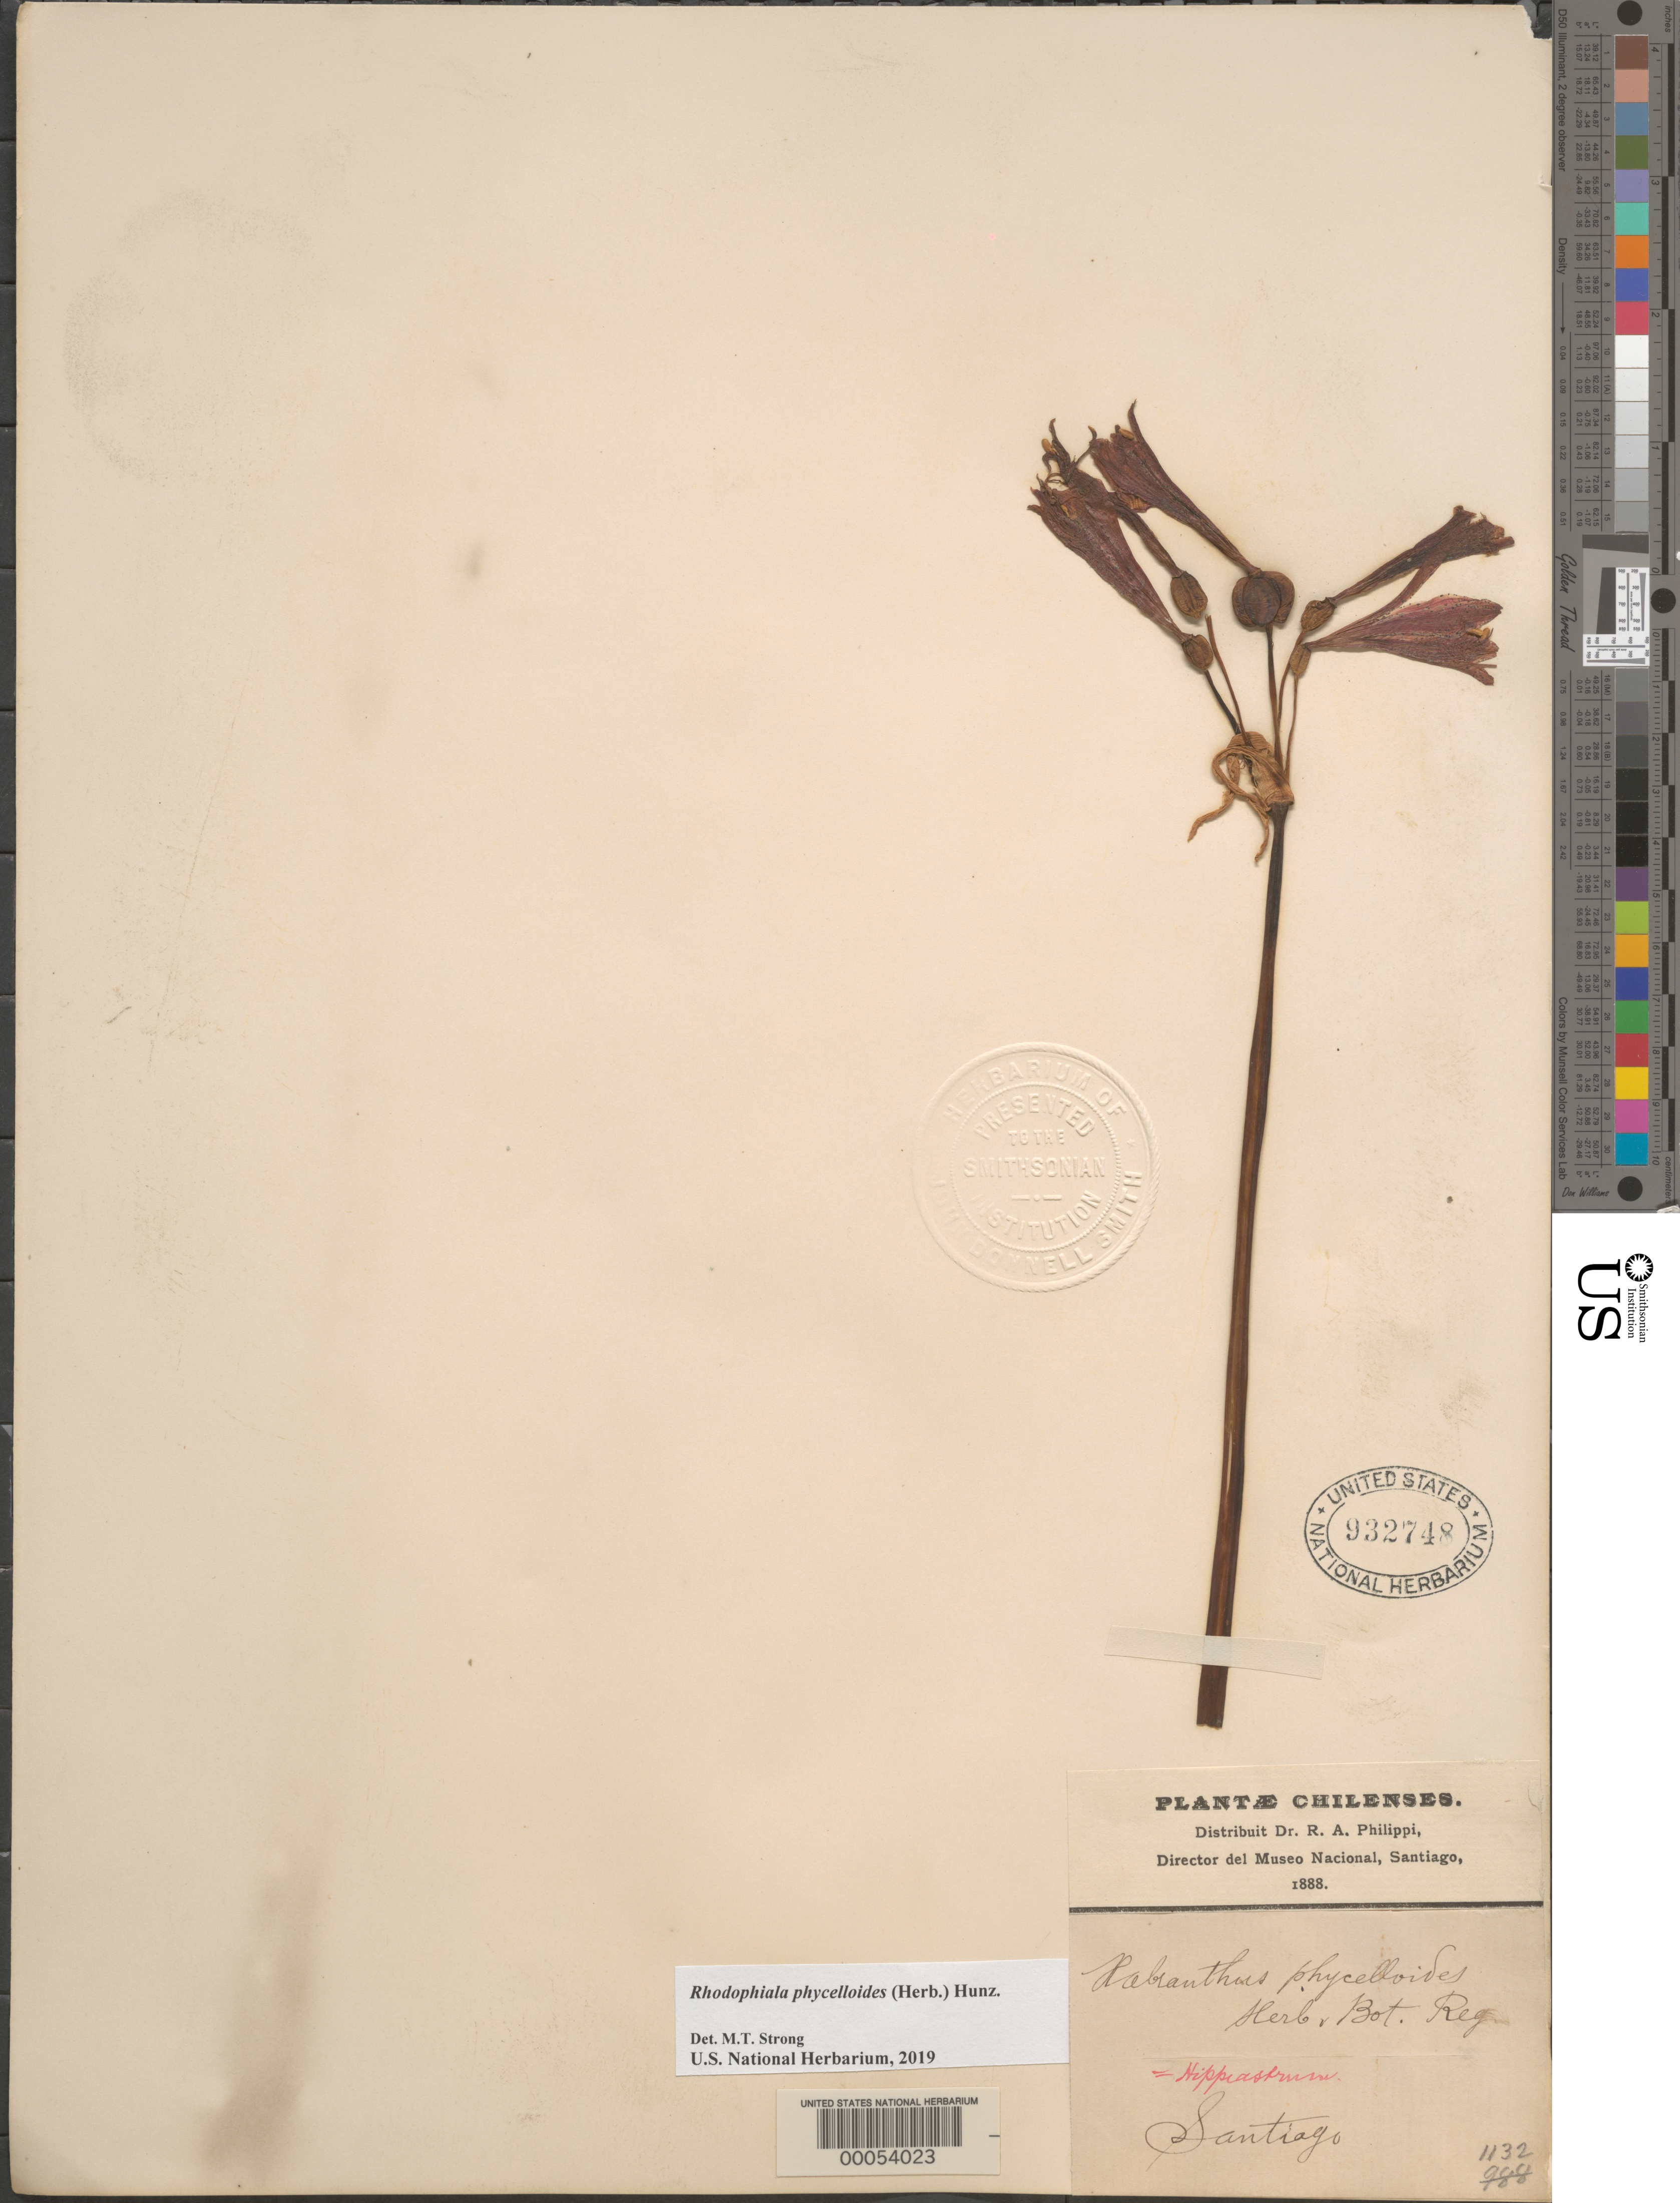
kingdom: Plantae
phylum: Tracheophyta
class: Liliopsida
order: Asparagales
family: Amaryllidaceae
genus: Rhodophiala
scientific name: Rhodophiala phycelloides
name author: Herb.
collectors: ex. herb. R.A. Philippi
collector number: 1132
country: Chile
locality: Santiago.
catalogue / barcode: US 932748